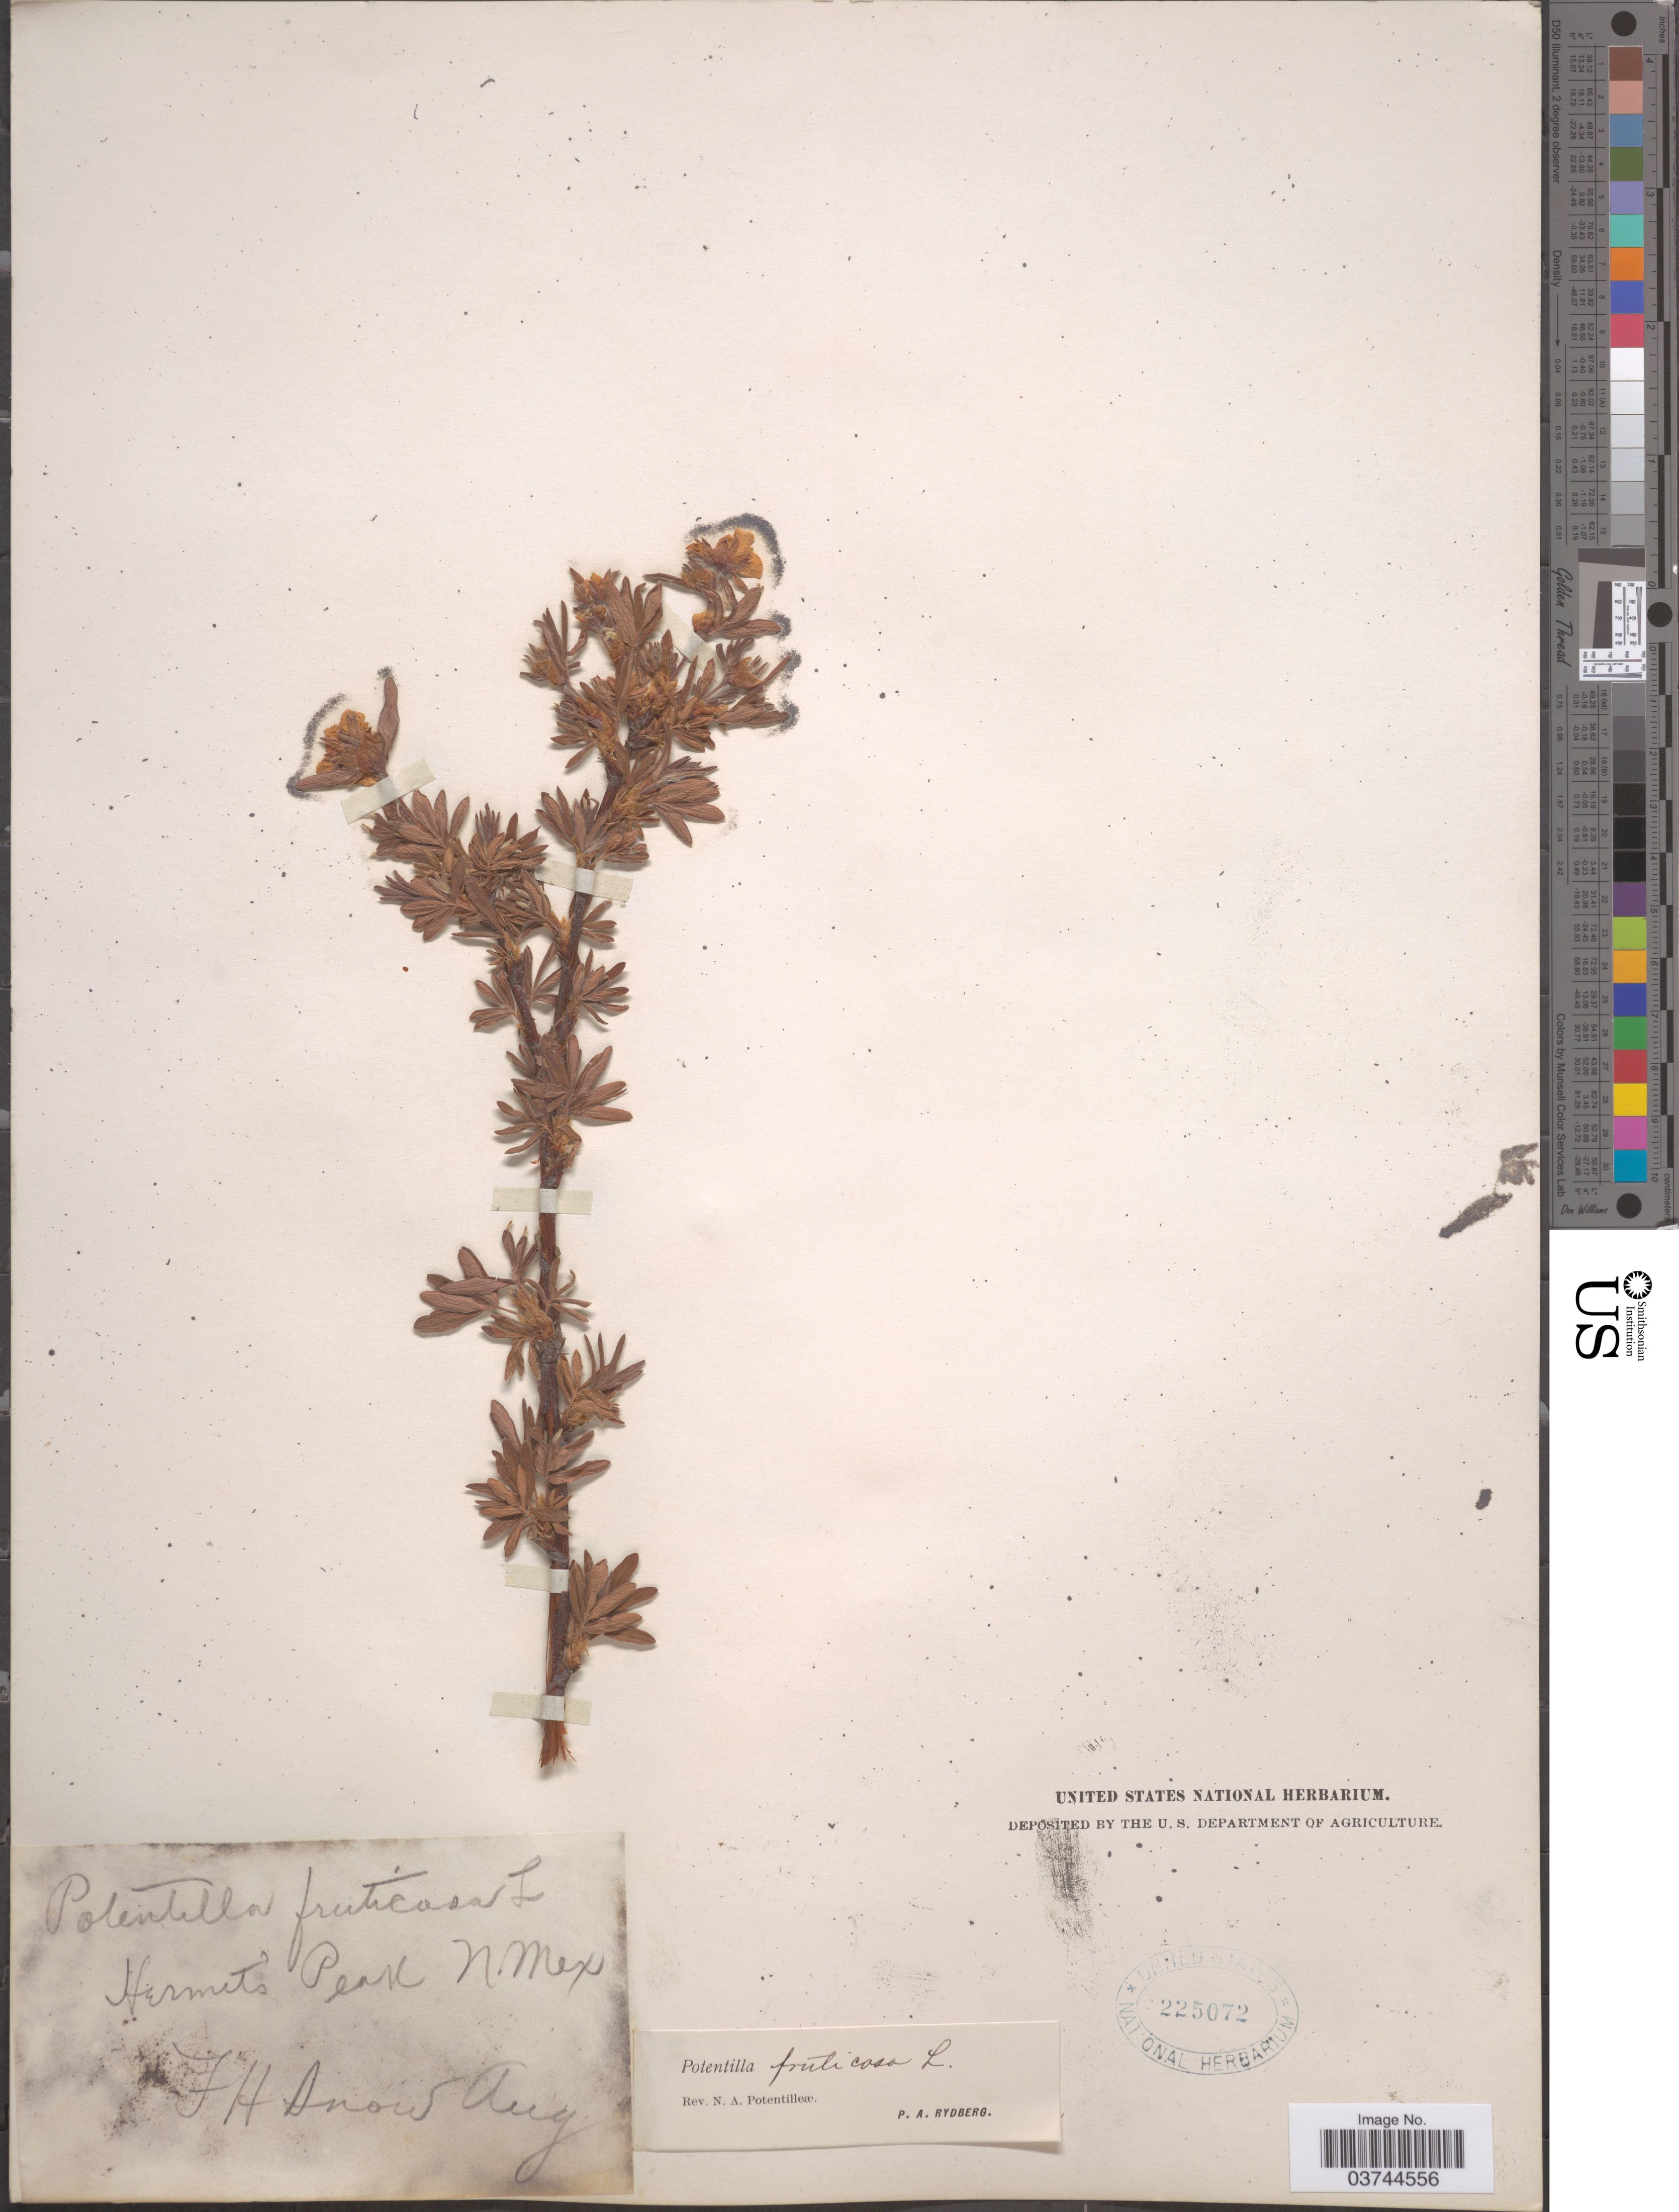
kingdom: Plantae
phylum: Tracheophyta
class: Magnoliopsida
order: Rosales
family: Rosaceae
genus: Dasiphora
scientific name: Dasiphora fruticosa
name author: (L.) Rydb.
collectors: F. H. Snow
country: United States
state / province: New Mexico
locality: Hermit's Peak.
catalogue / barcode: US 225072